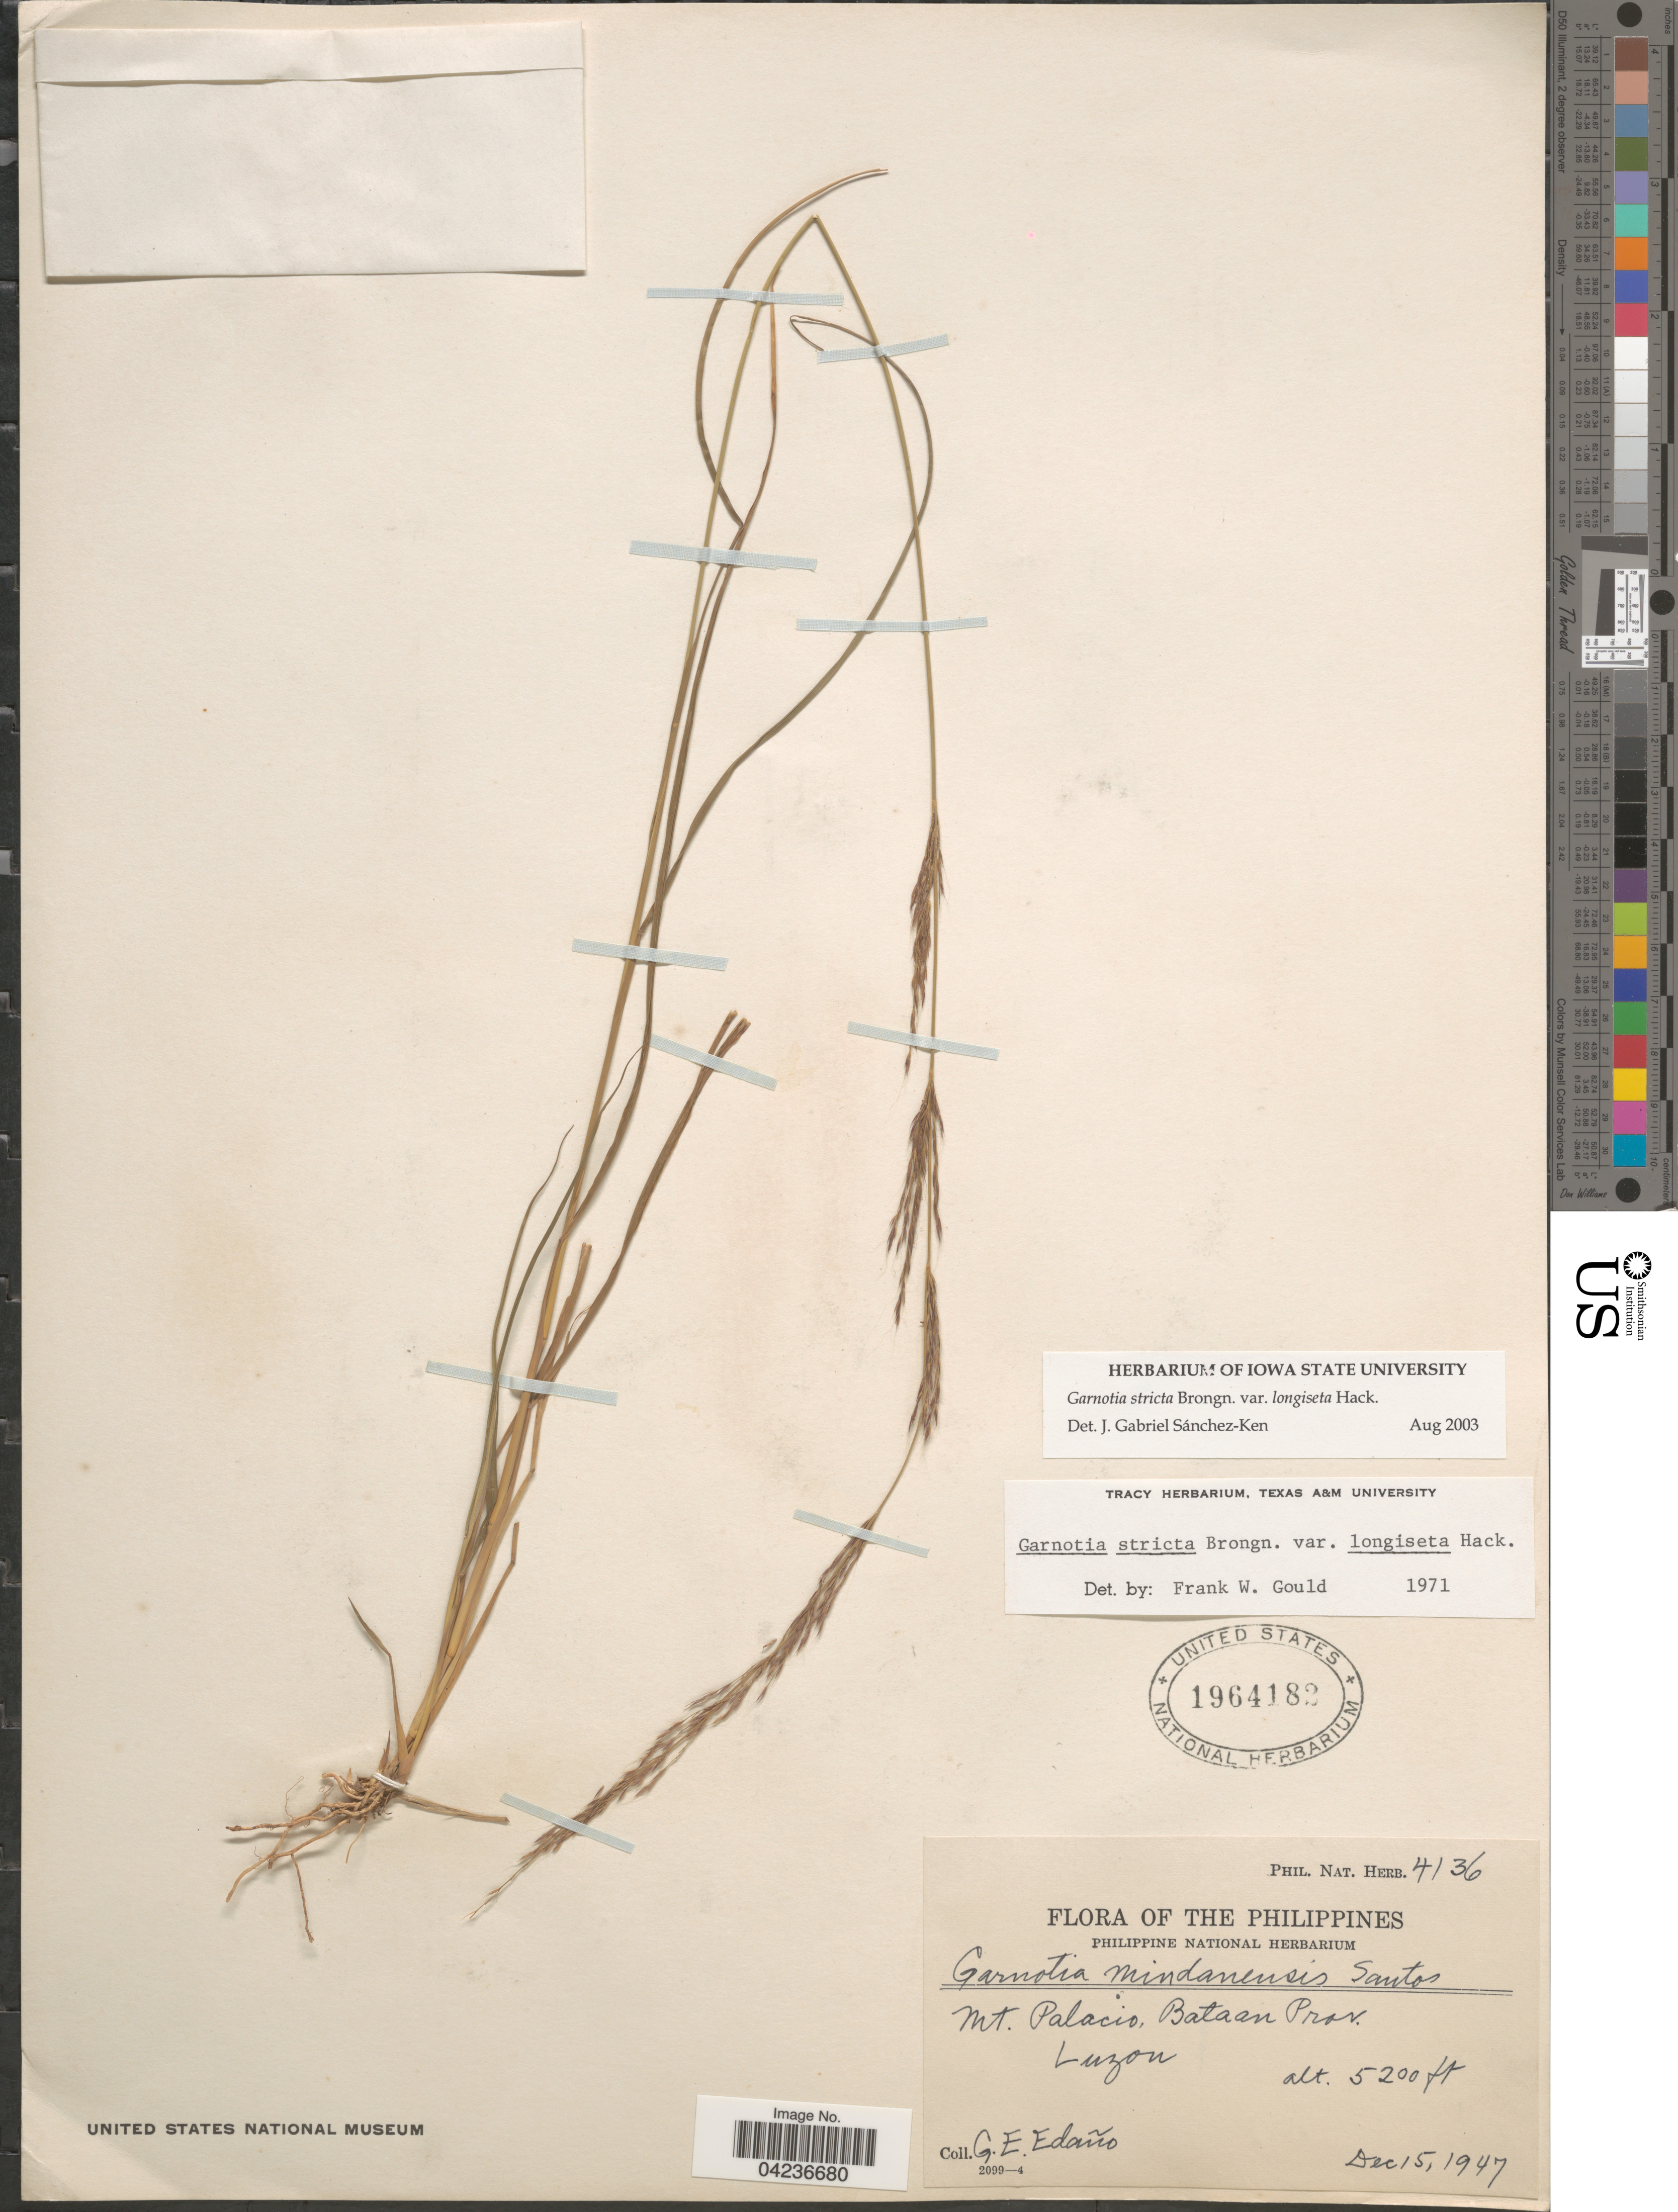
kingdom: Plantae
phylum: Tracheophyta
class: Liliopsida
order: Poales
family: Poaceae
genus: Garnotia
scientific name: Garnotia stricta var. longiseta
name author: Hack. in Kneuck.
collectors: G. E. Edaño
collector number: Phil. Nat. Herb. 4136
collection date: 1947-12-15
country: Philippines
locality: Mt. Palacio, Bataan Prov. Luzon.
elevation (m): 1585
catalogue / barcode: US 1964182